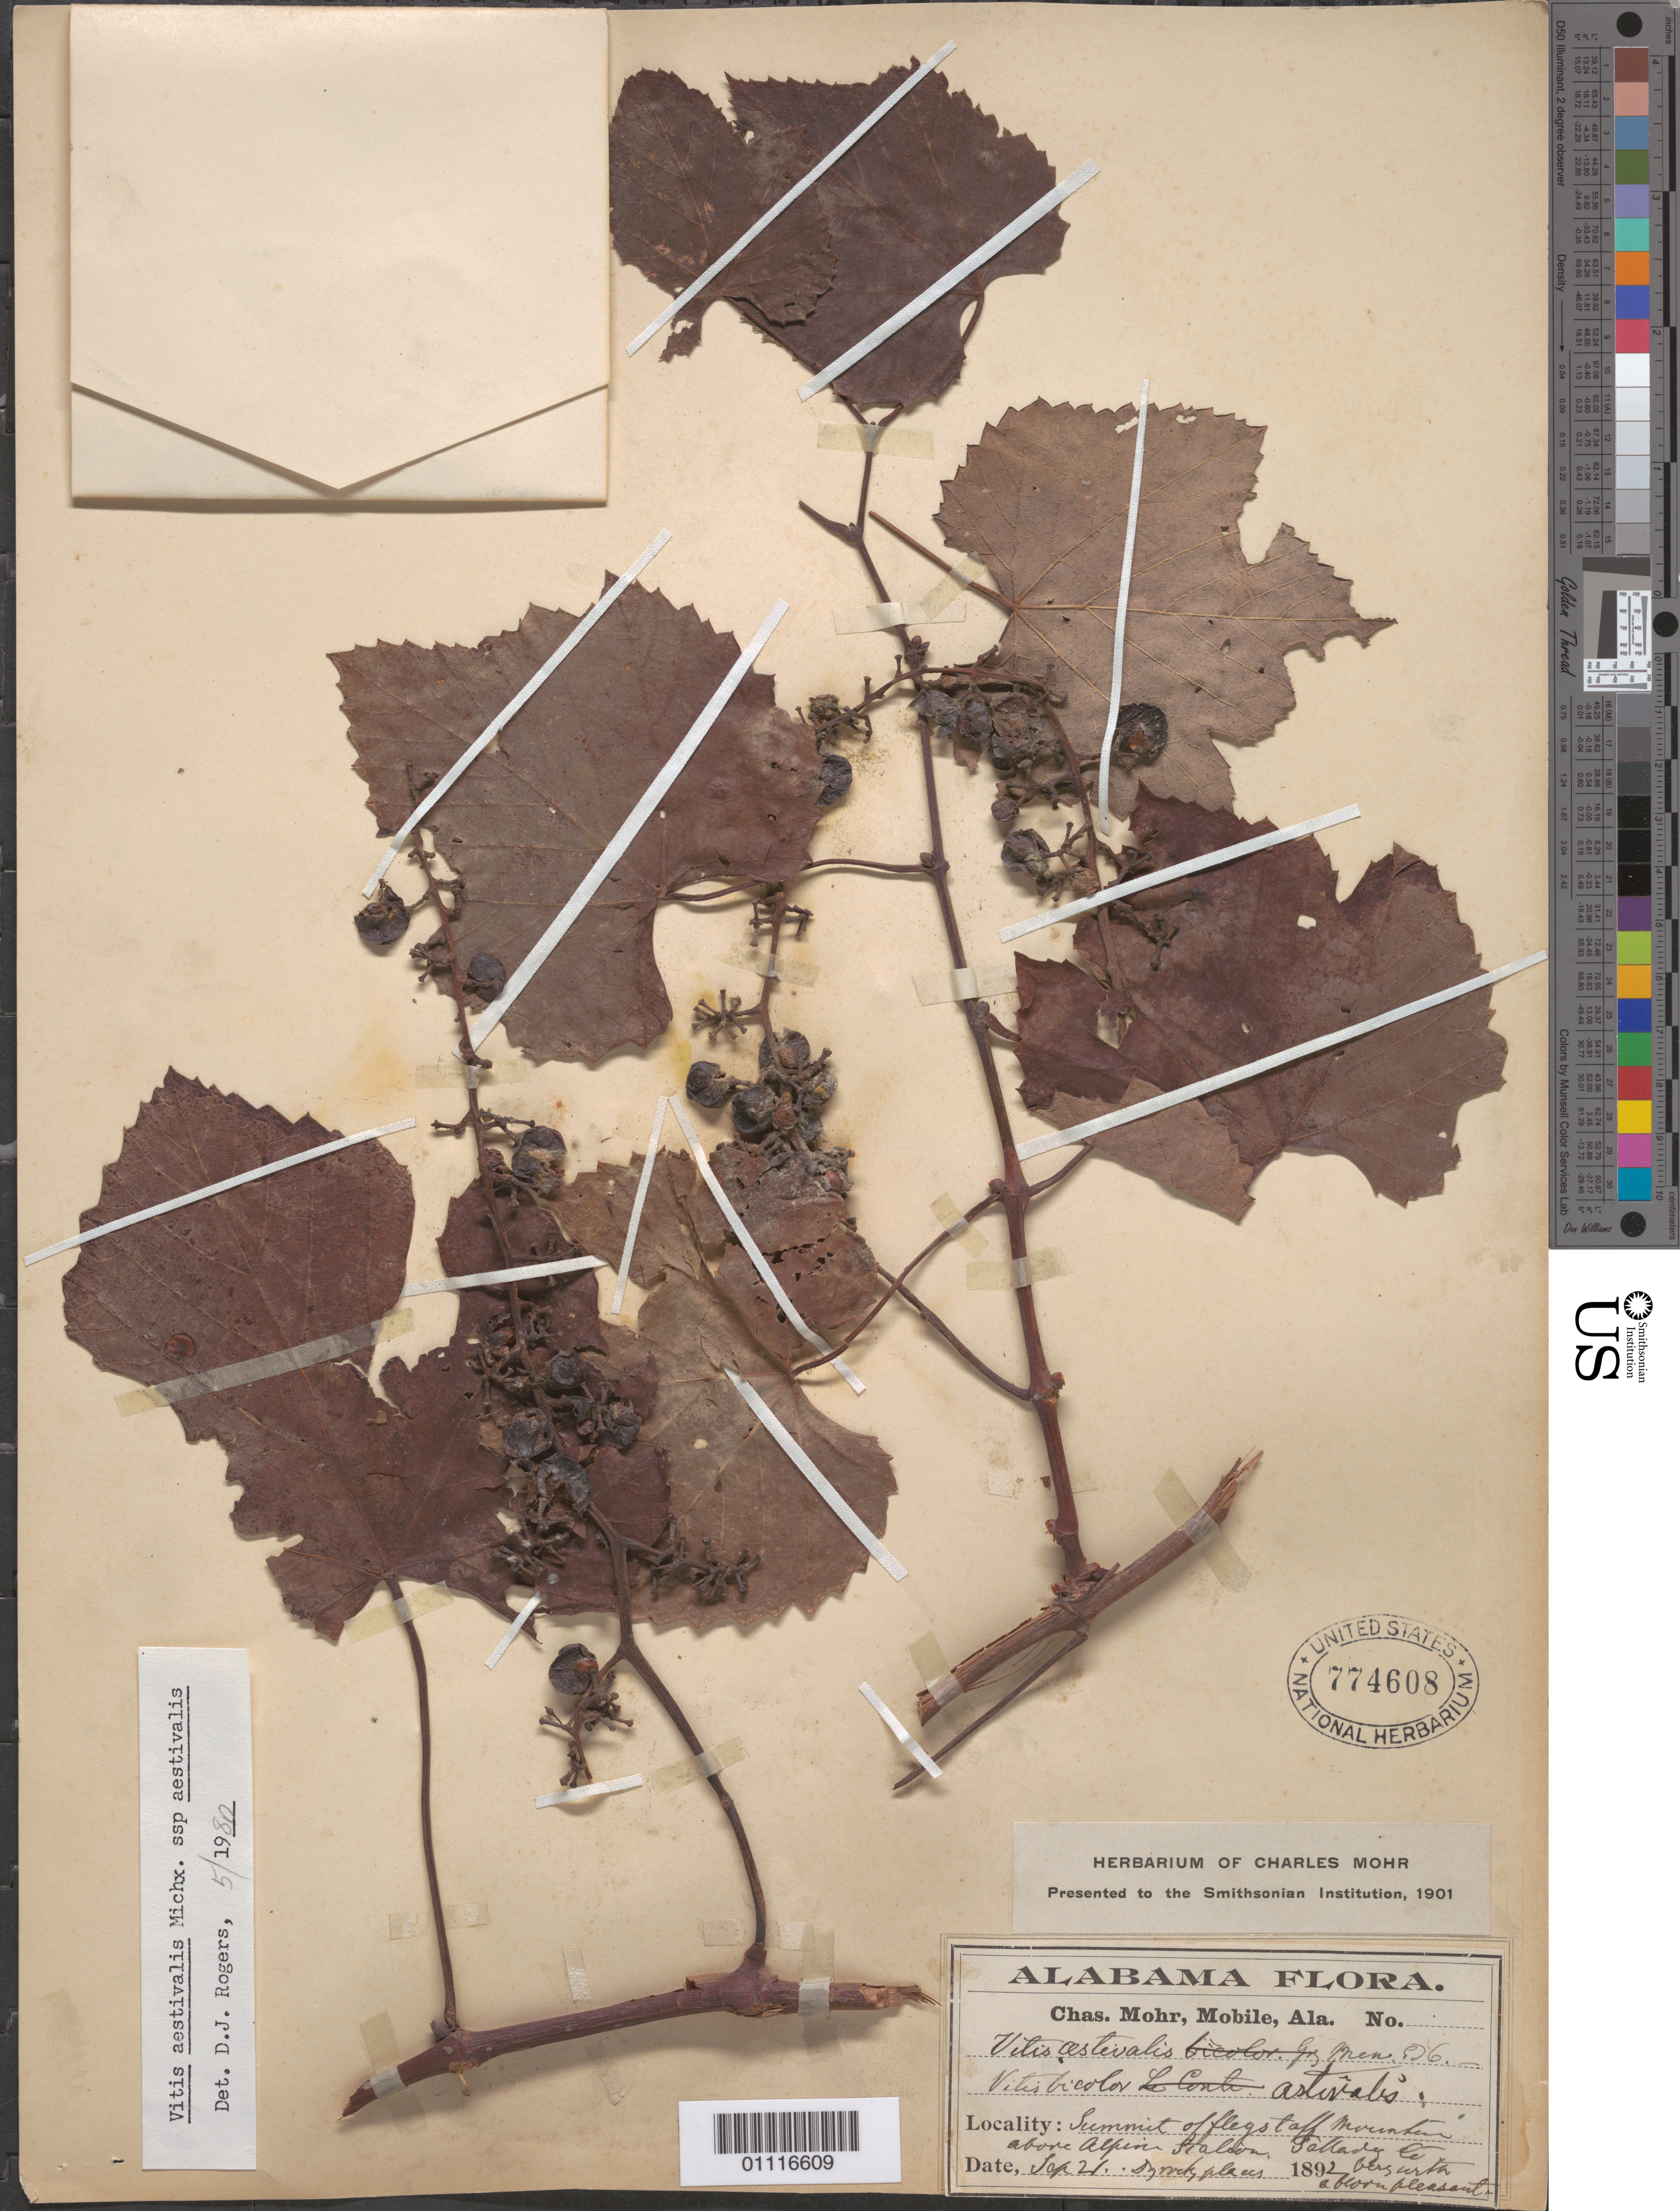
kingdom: Plantae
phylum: Tracheophyta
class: Magnoliopsida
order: Vitales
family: Vitaceae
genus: Vitis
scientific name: Vitis aestivalis subsp. aestivalis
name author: Michx.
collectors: C. T. Mohr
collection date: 1892-09-21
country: United States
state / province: Alabama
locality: Mobile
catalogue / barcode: US 774608